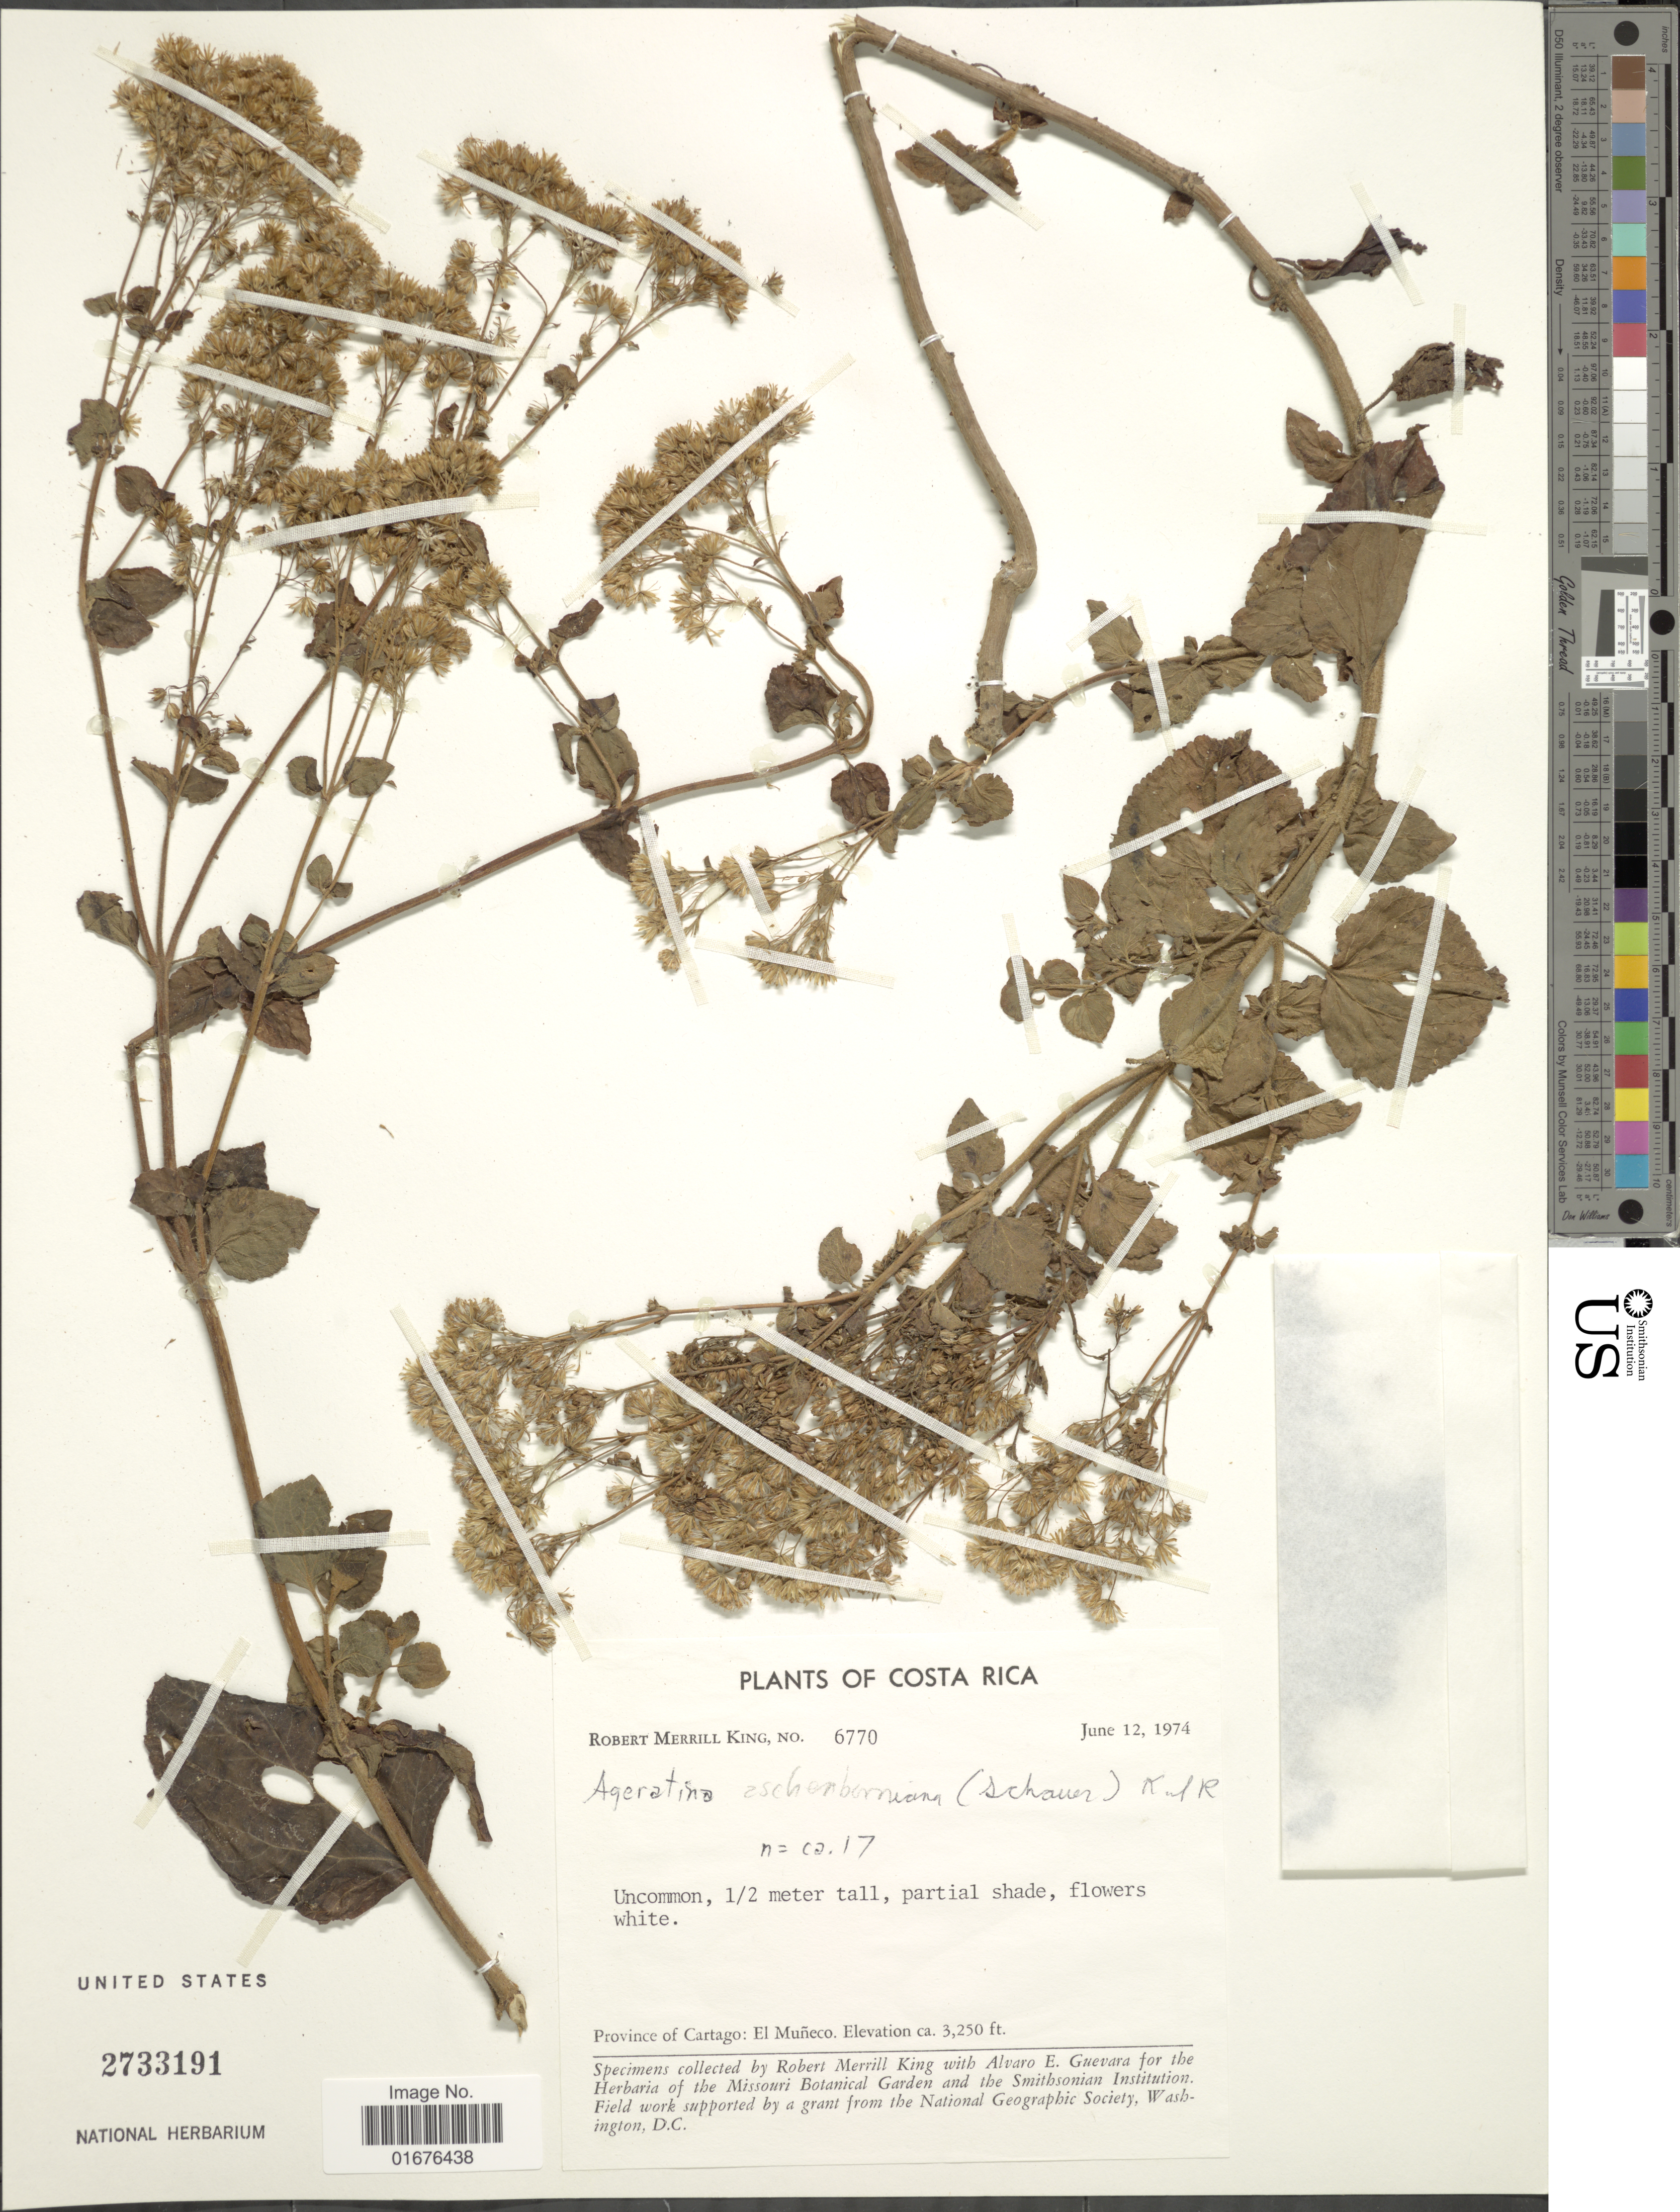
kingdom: Plantae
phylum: Tracheophyta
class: Magnoliopsida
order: Asterales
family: Asteraceae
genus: Ageratina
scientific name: Ageratina pichinchensis var. bustamenta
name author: (DC.) R.M. King & H. Rob.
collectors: R. M. King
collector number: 6770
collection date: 1974-06-12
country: Costa Rica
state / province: Cartago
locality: El Muneco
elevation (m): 991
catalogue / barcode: US 2733191